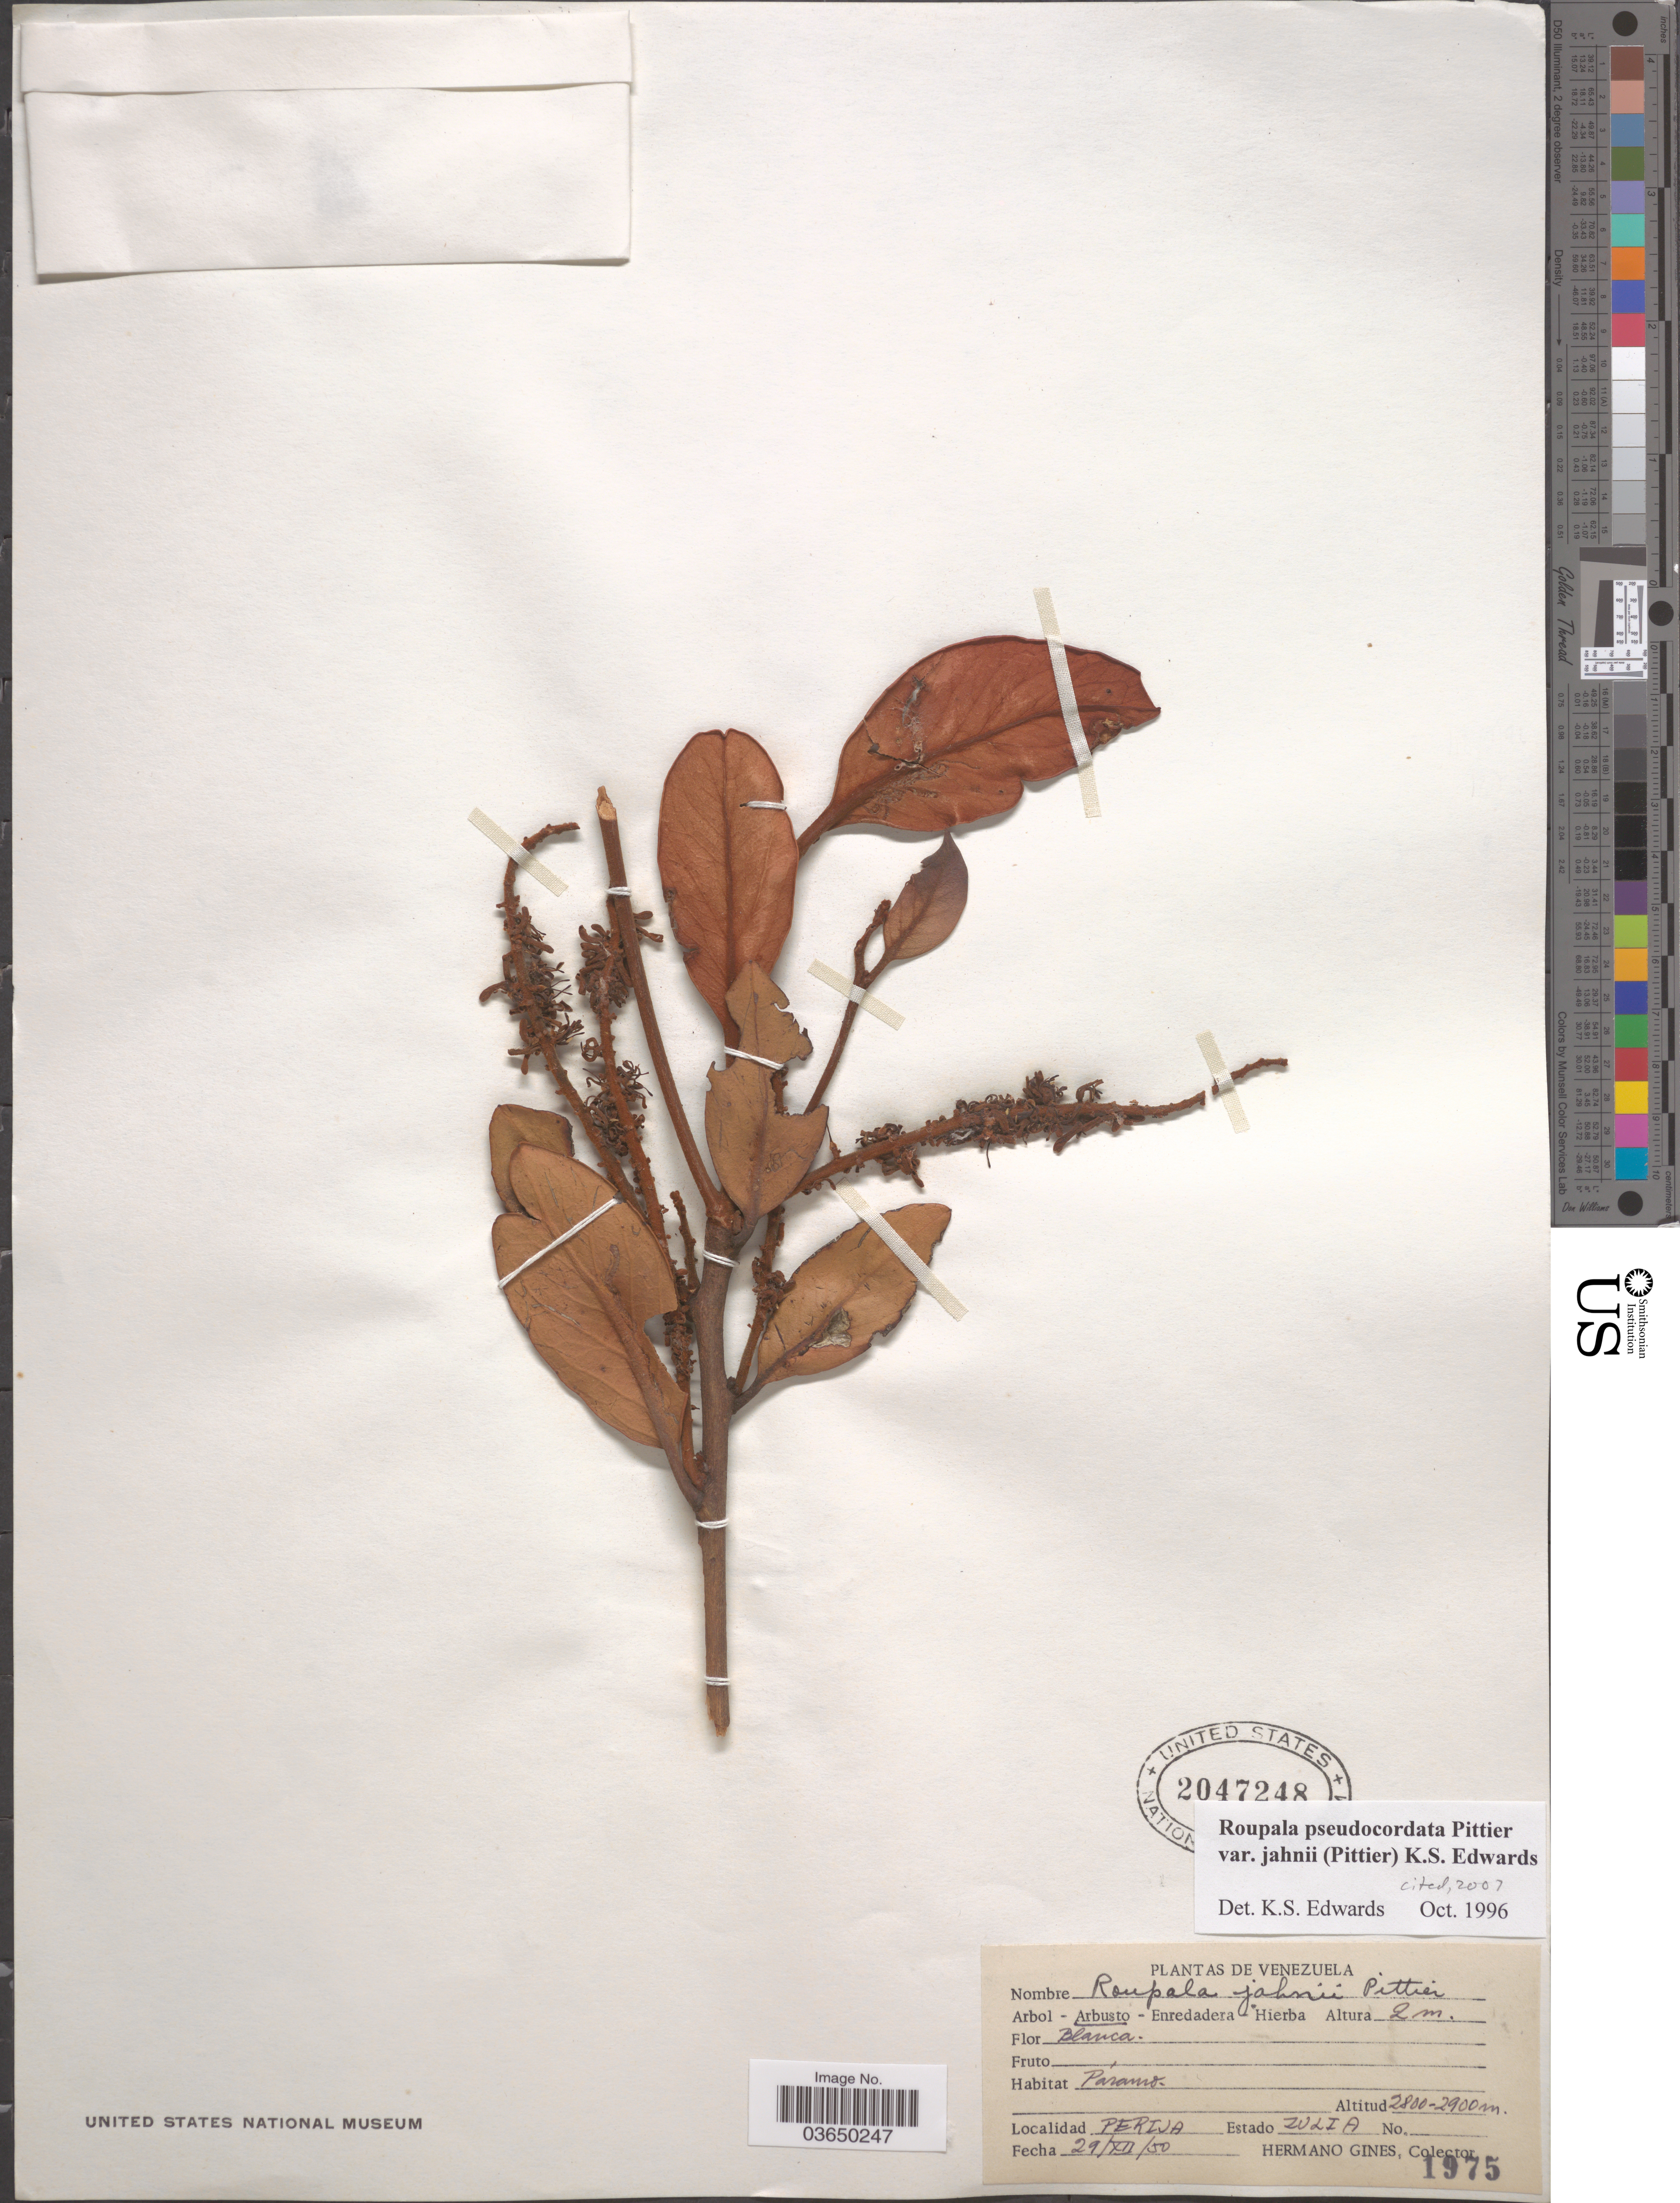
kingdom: Plantae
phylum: Tracheophyta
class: Magnoliopsida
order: Proteales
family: Proteaceae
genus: Roupala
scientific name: Roupala pseudocordata var. jahnii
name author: (Pittier) K.S. Edwards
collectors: Bro. Gines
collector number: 1975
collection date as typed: Transcribed d/m/y: 29/12/50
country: Venezuela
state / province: Zulia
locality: Perija.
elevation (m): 2800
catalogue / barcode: US 2047248